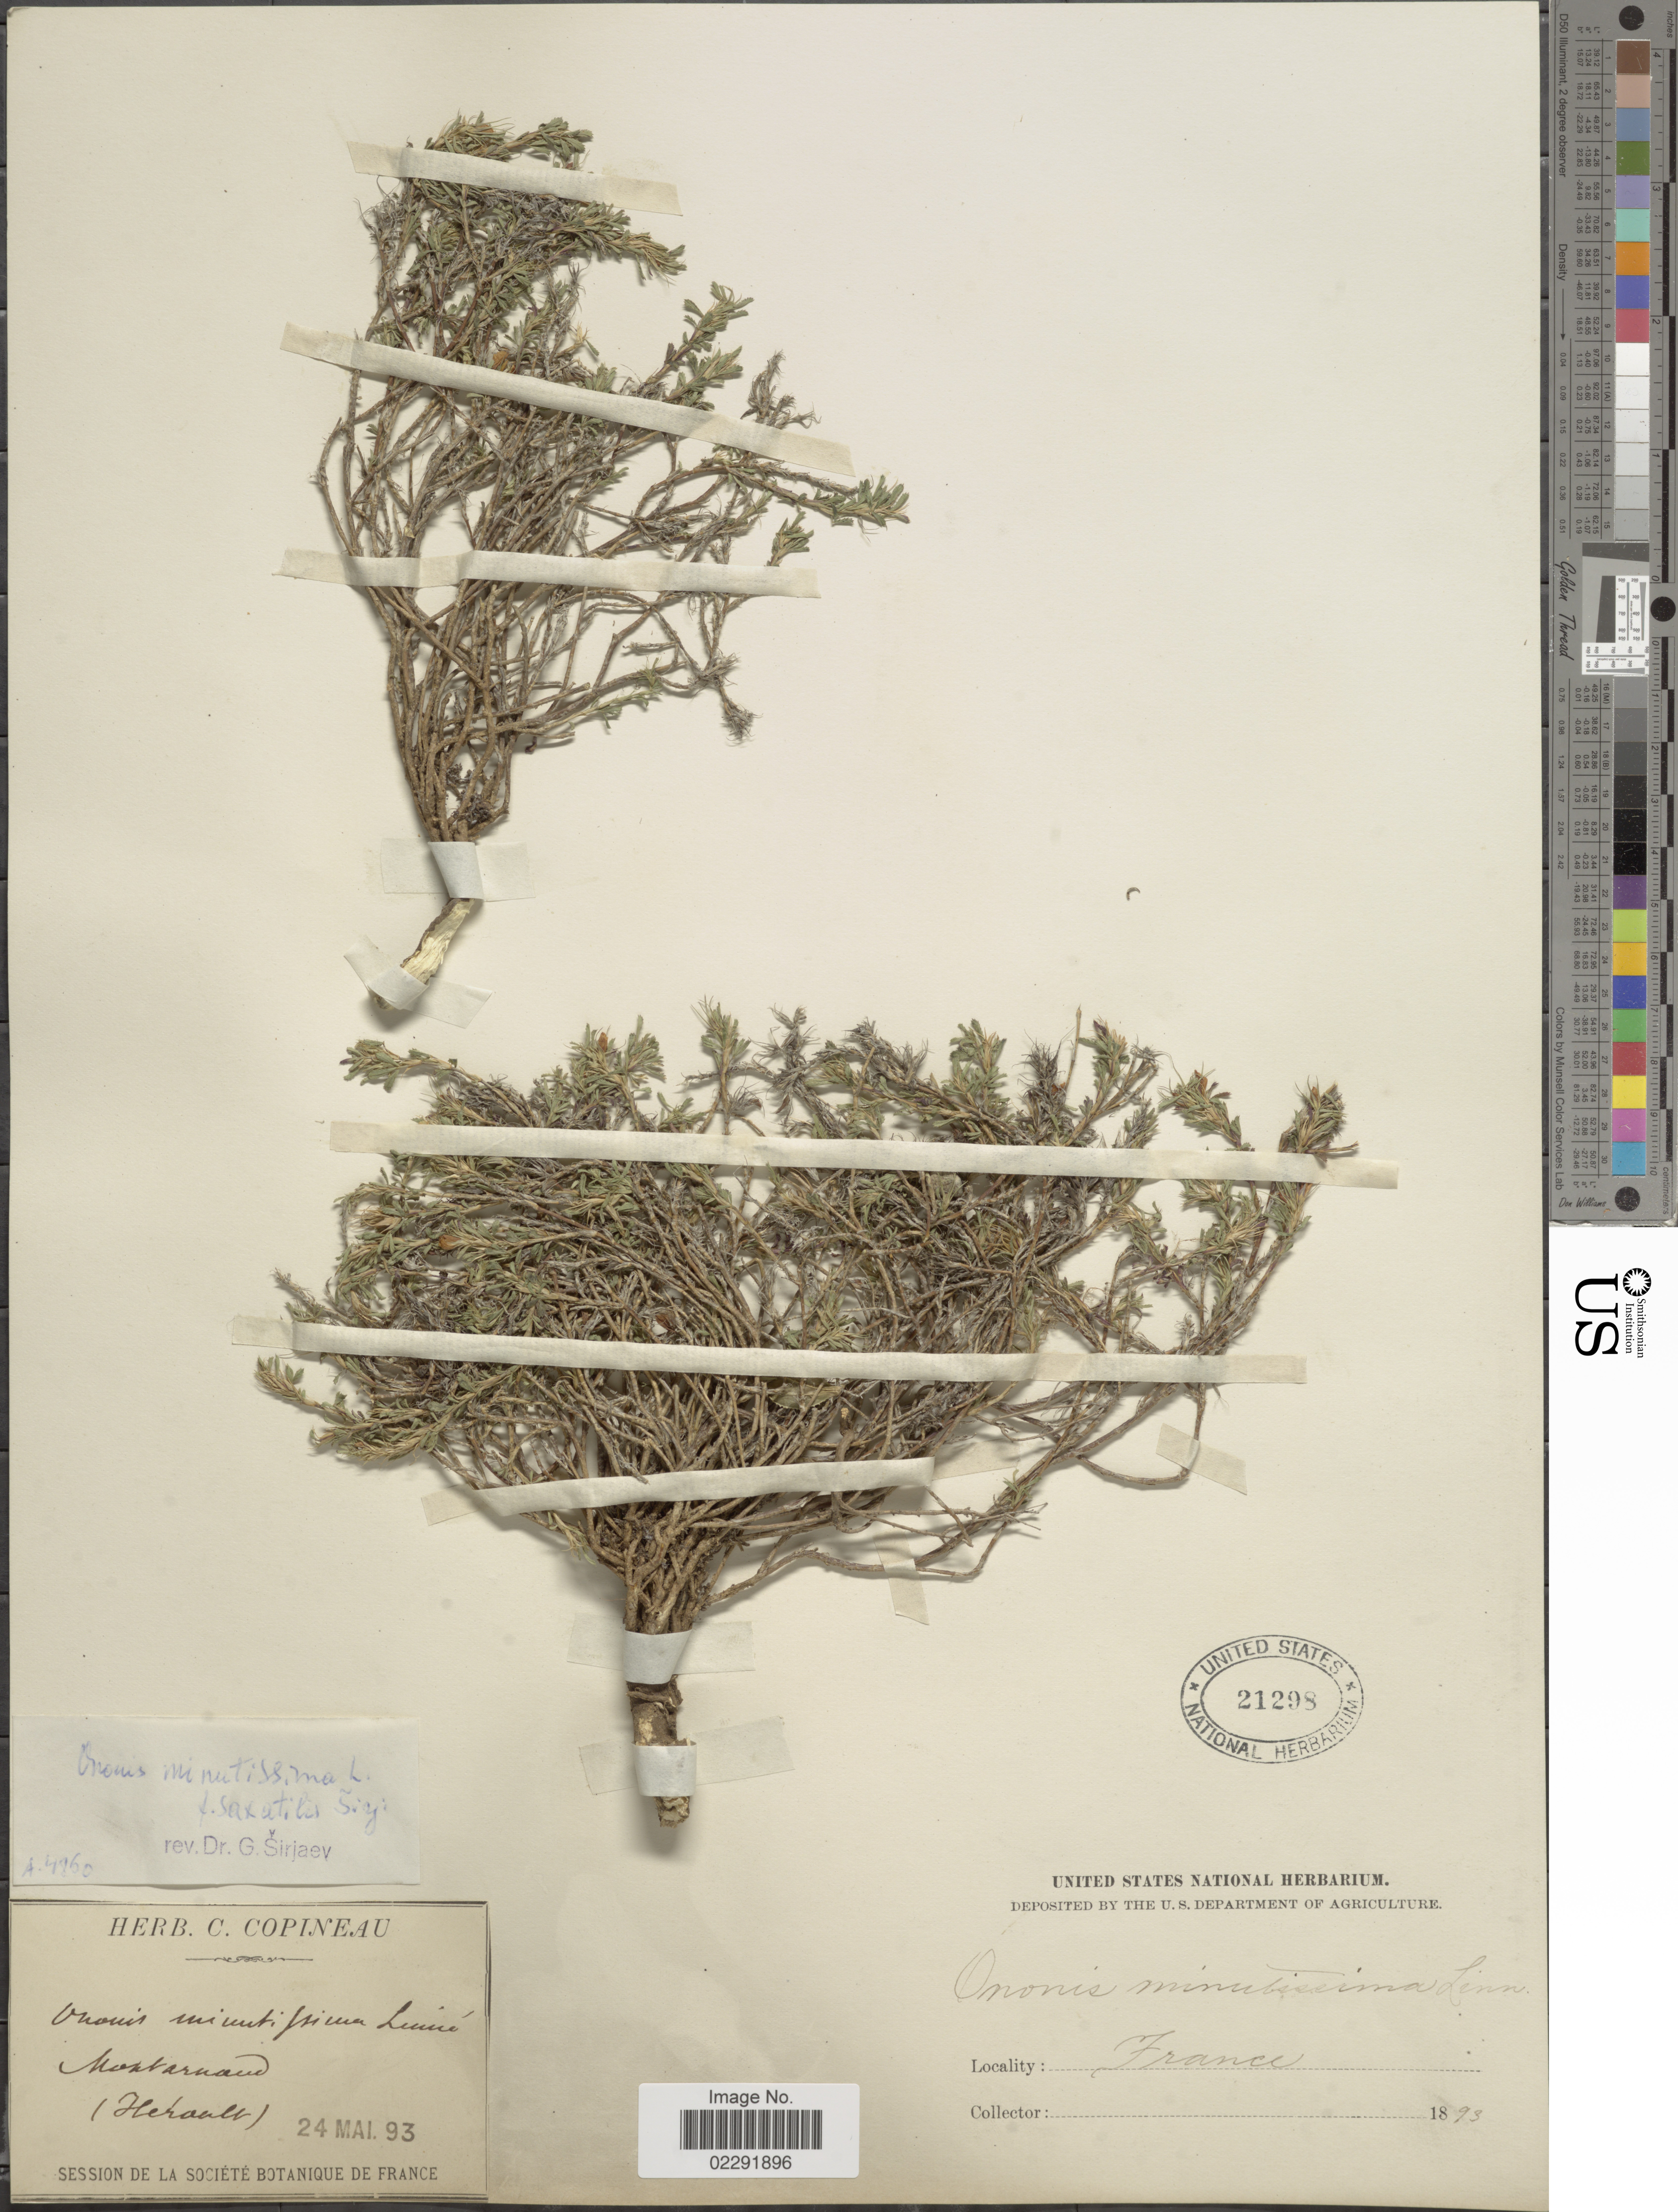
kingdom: Plantae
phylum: Tracheophyta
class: Magnoliopsida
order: Fabales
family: Fabaceae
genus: Ononis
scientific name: Ononis minutissima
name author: L.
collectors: ex herb. C. Copineau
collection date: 1893-05-24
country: France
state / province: Occitanie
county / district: Hérault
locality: Montarnaud (Hérault)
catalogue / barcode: US 21298